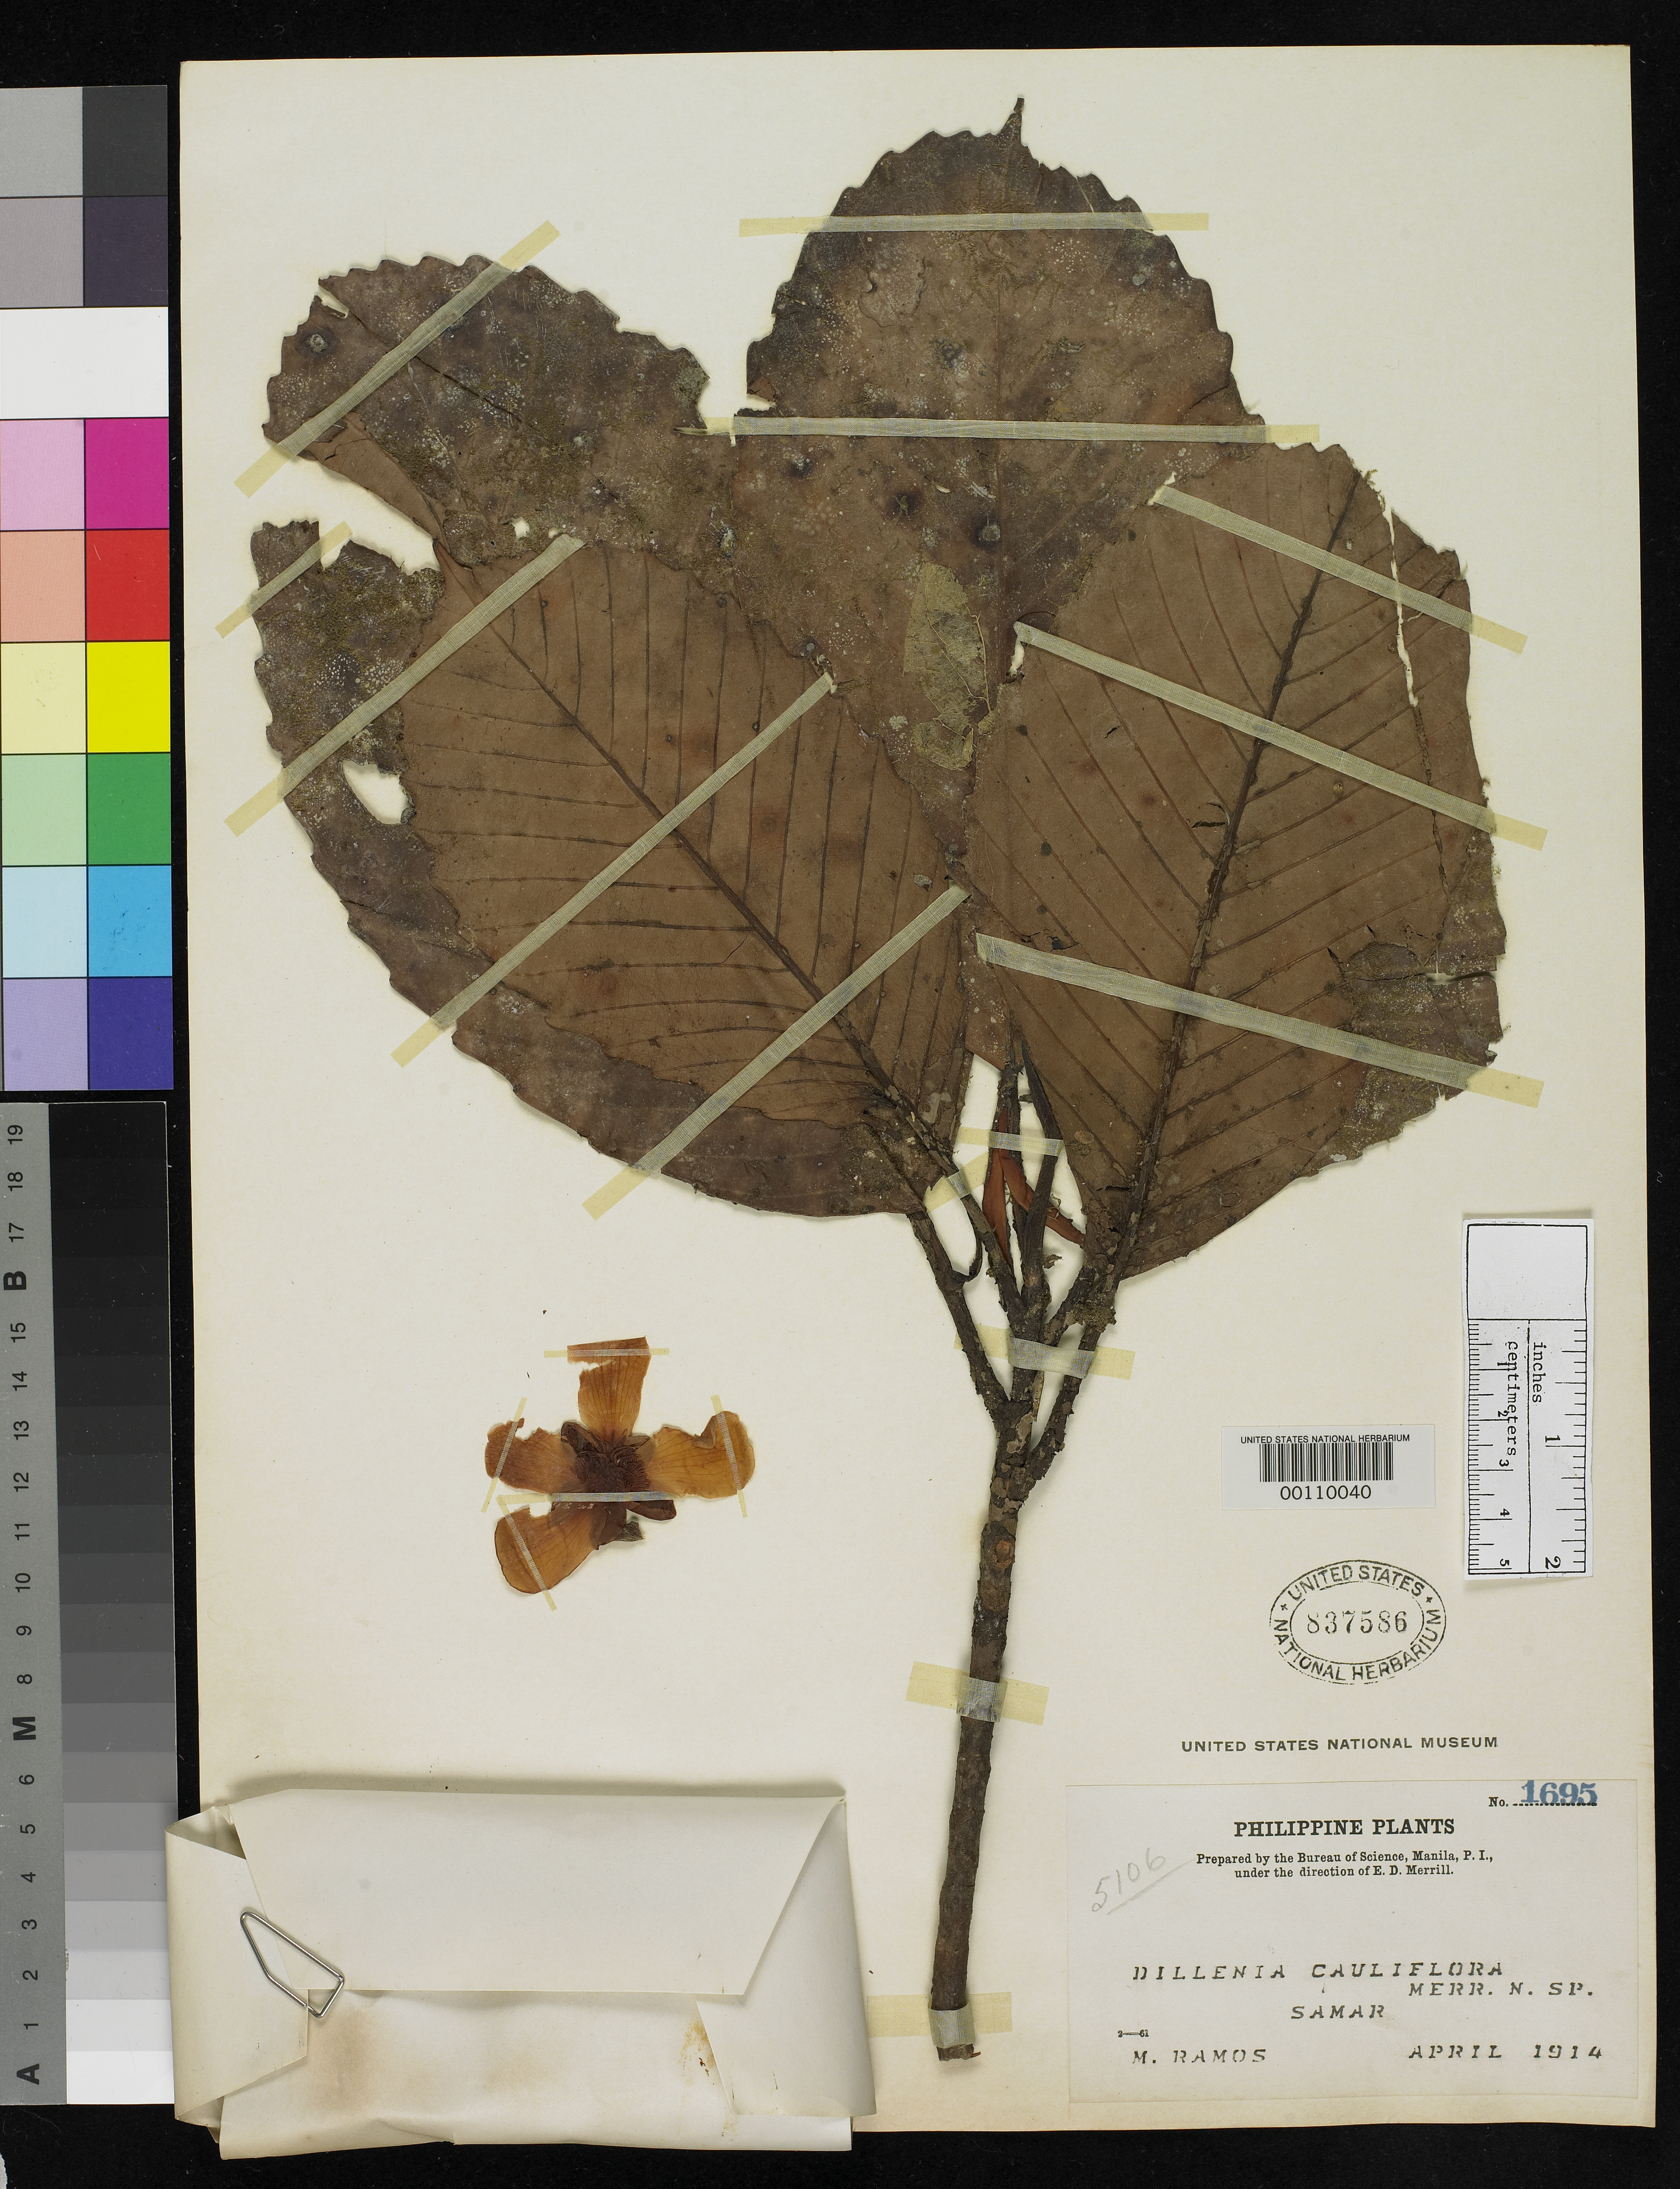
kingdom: Plantae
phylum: Tracheophyta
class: Magnoliopsida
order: Dilleniales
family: Dilleniaceae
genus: Dillenia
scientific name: Dillenia cauliflora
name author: Merr.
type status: Isotype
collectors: M. Ramos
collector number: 1695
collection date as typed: Apr 1914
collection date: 1914-04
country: Philippines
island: Samar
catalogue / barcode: US 837586